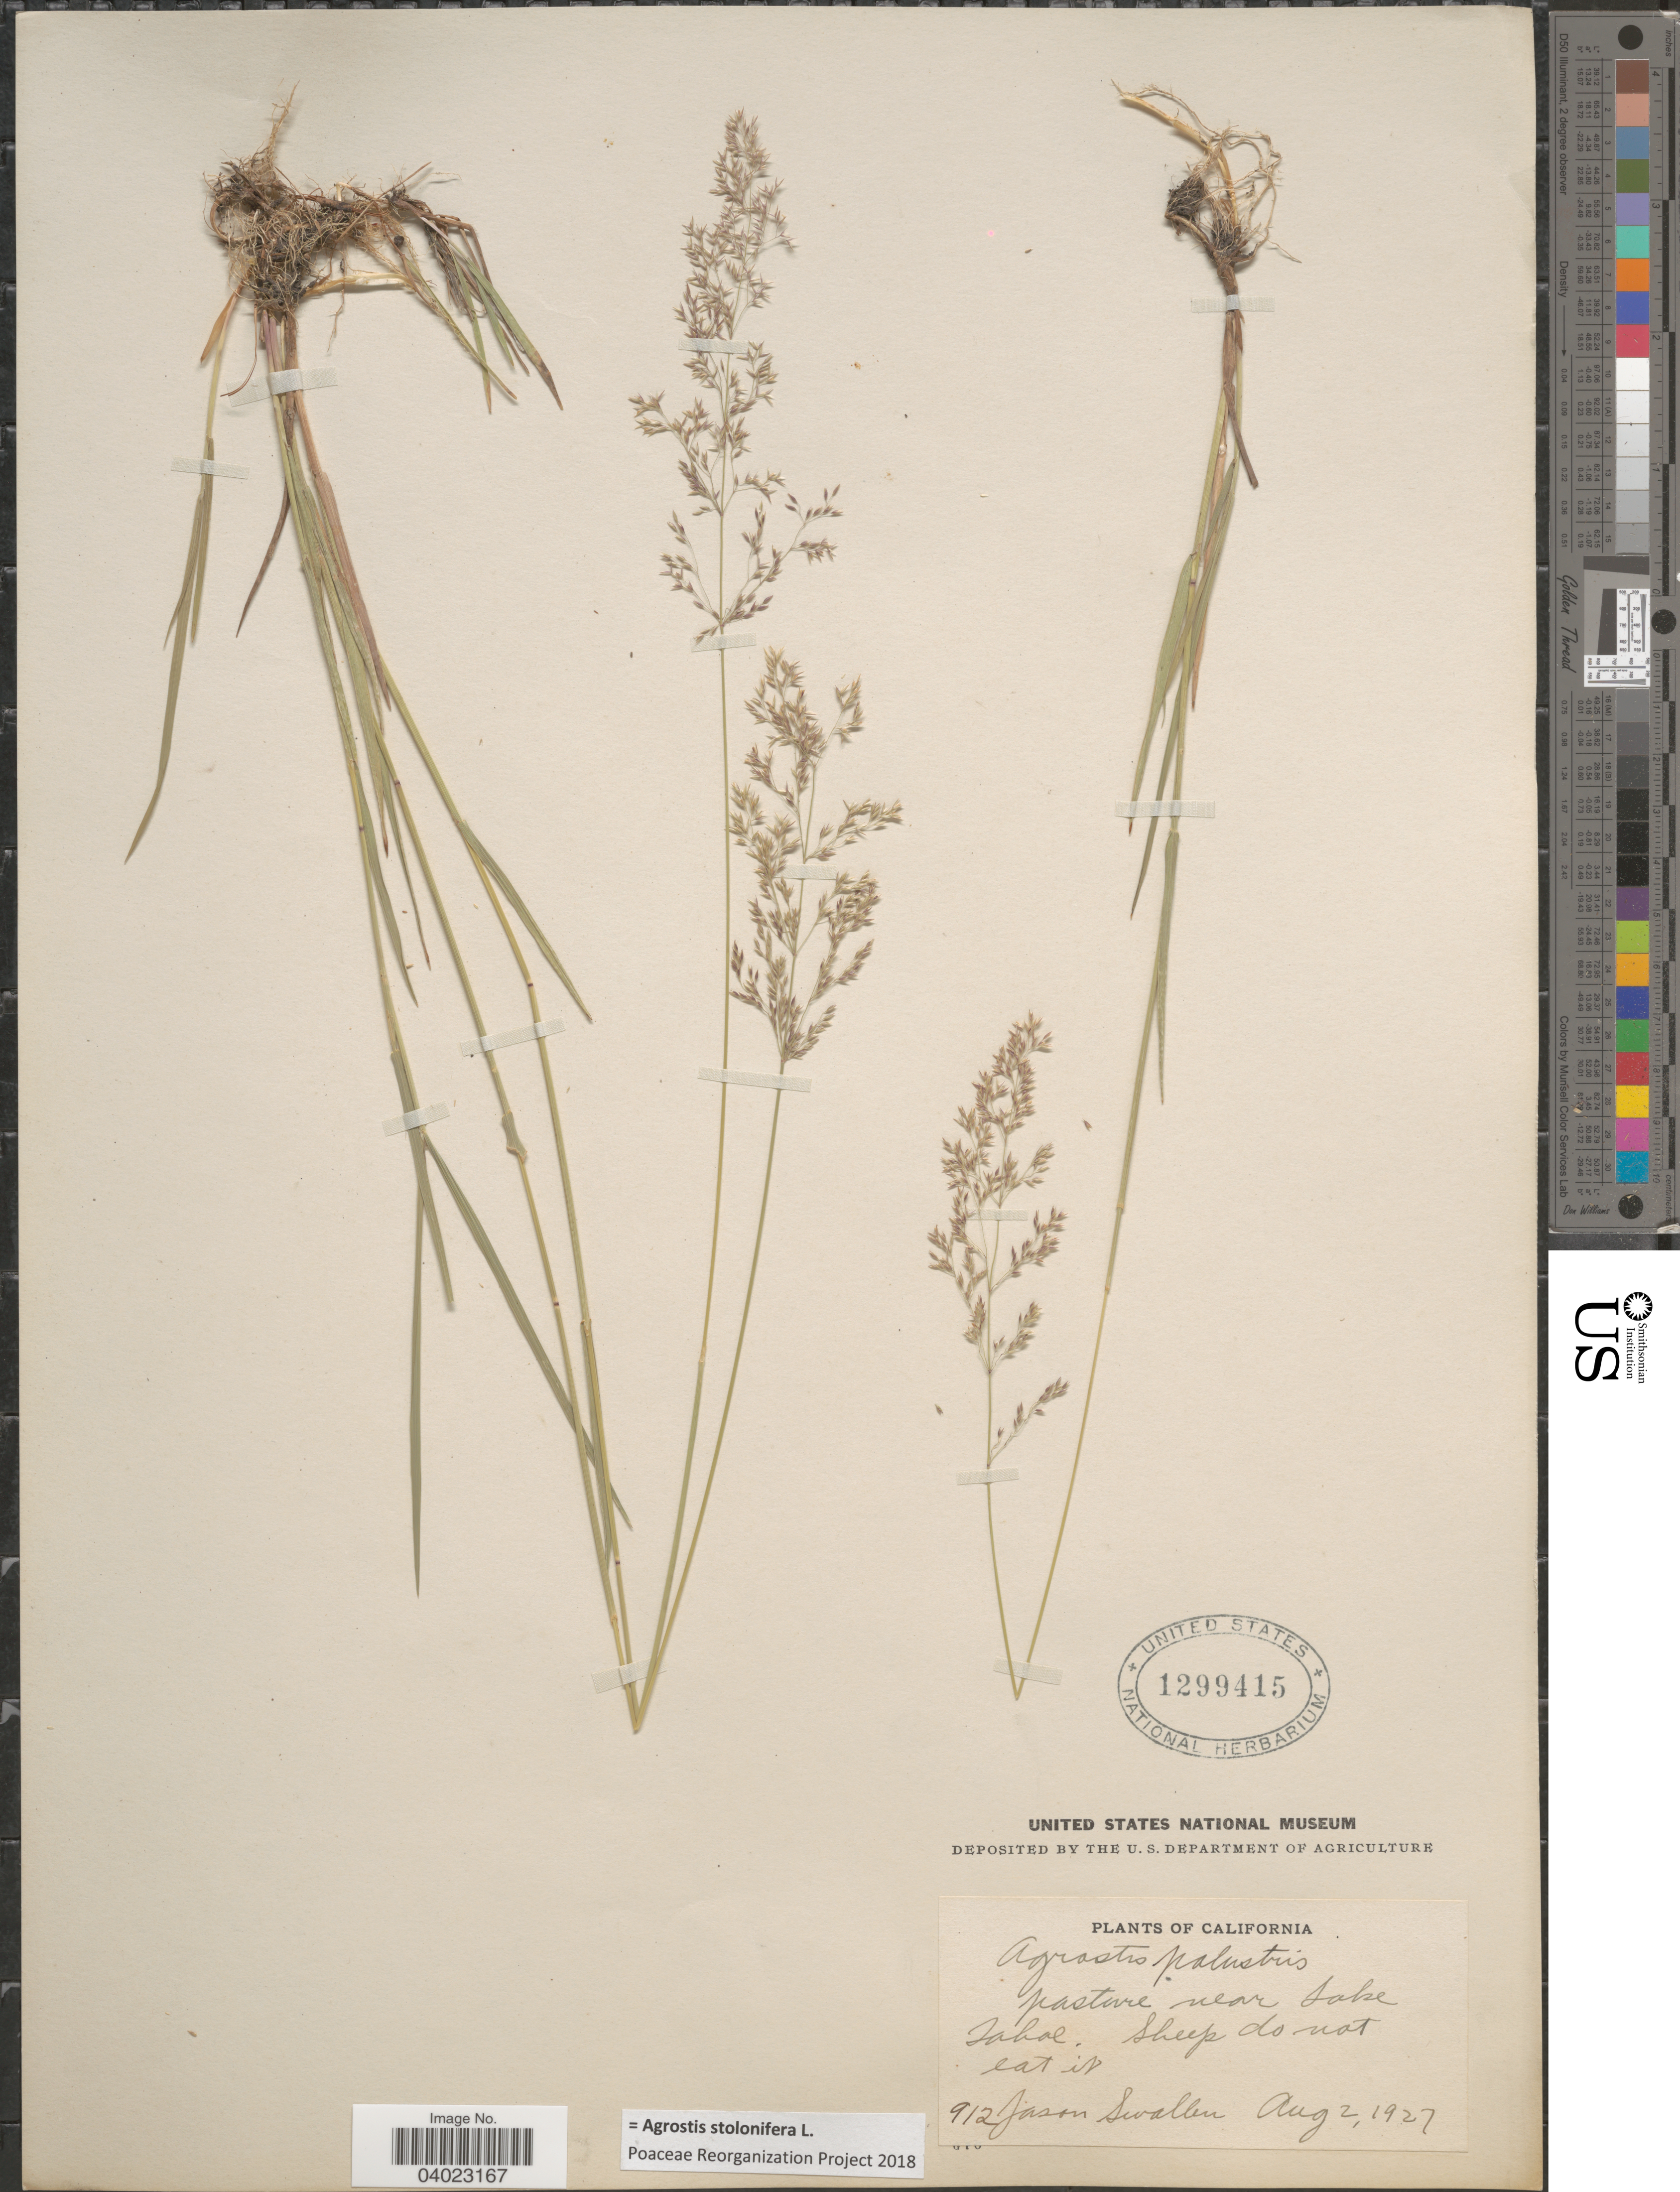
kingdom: Plantae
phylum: Tracheophyta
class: Liliopsida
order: Poales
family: Poaceae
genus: Agrostis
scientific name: Agrostis stolonifera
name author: L.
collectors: J. R. Swallen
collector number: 912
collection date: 1927-08-02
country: United States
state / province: California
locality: Pasture near Lake Tahoe.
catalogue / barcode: US 1299415